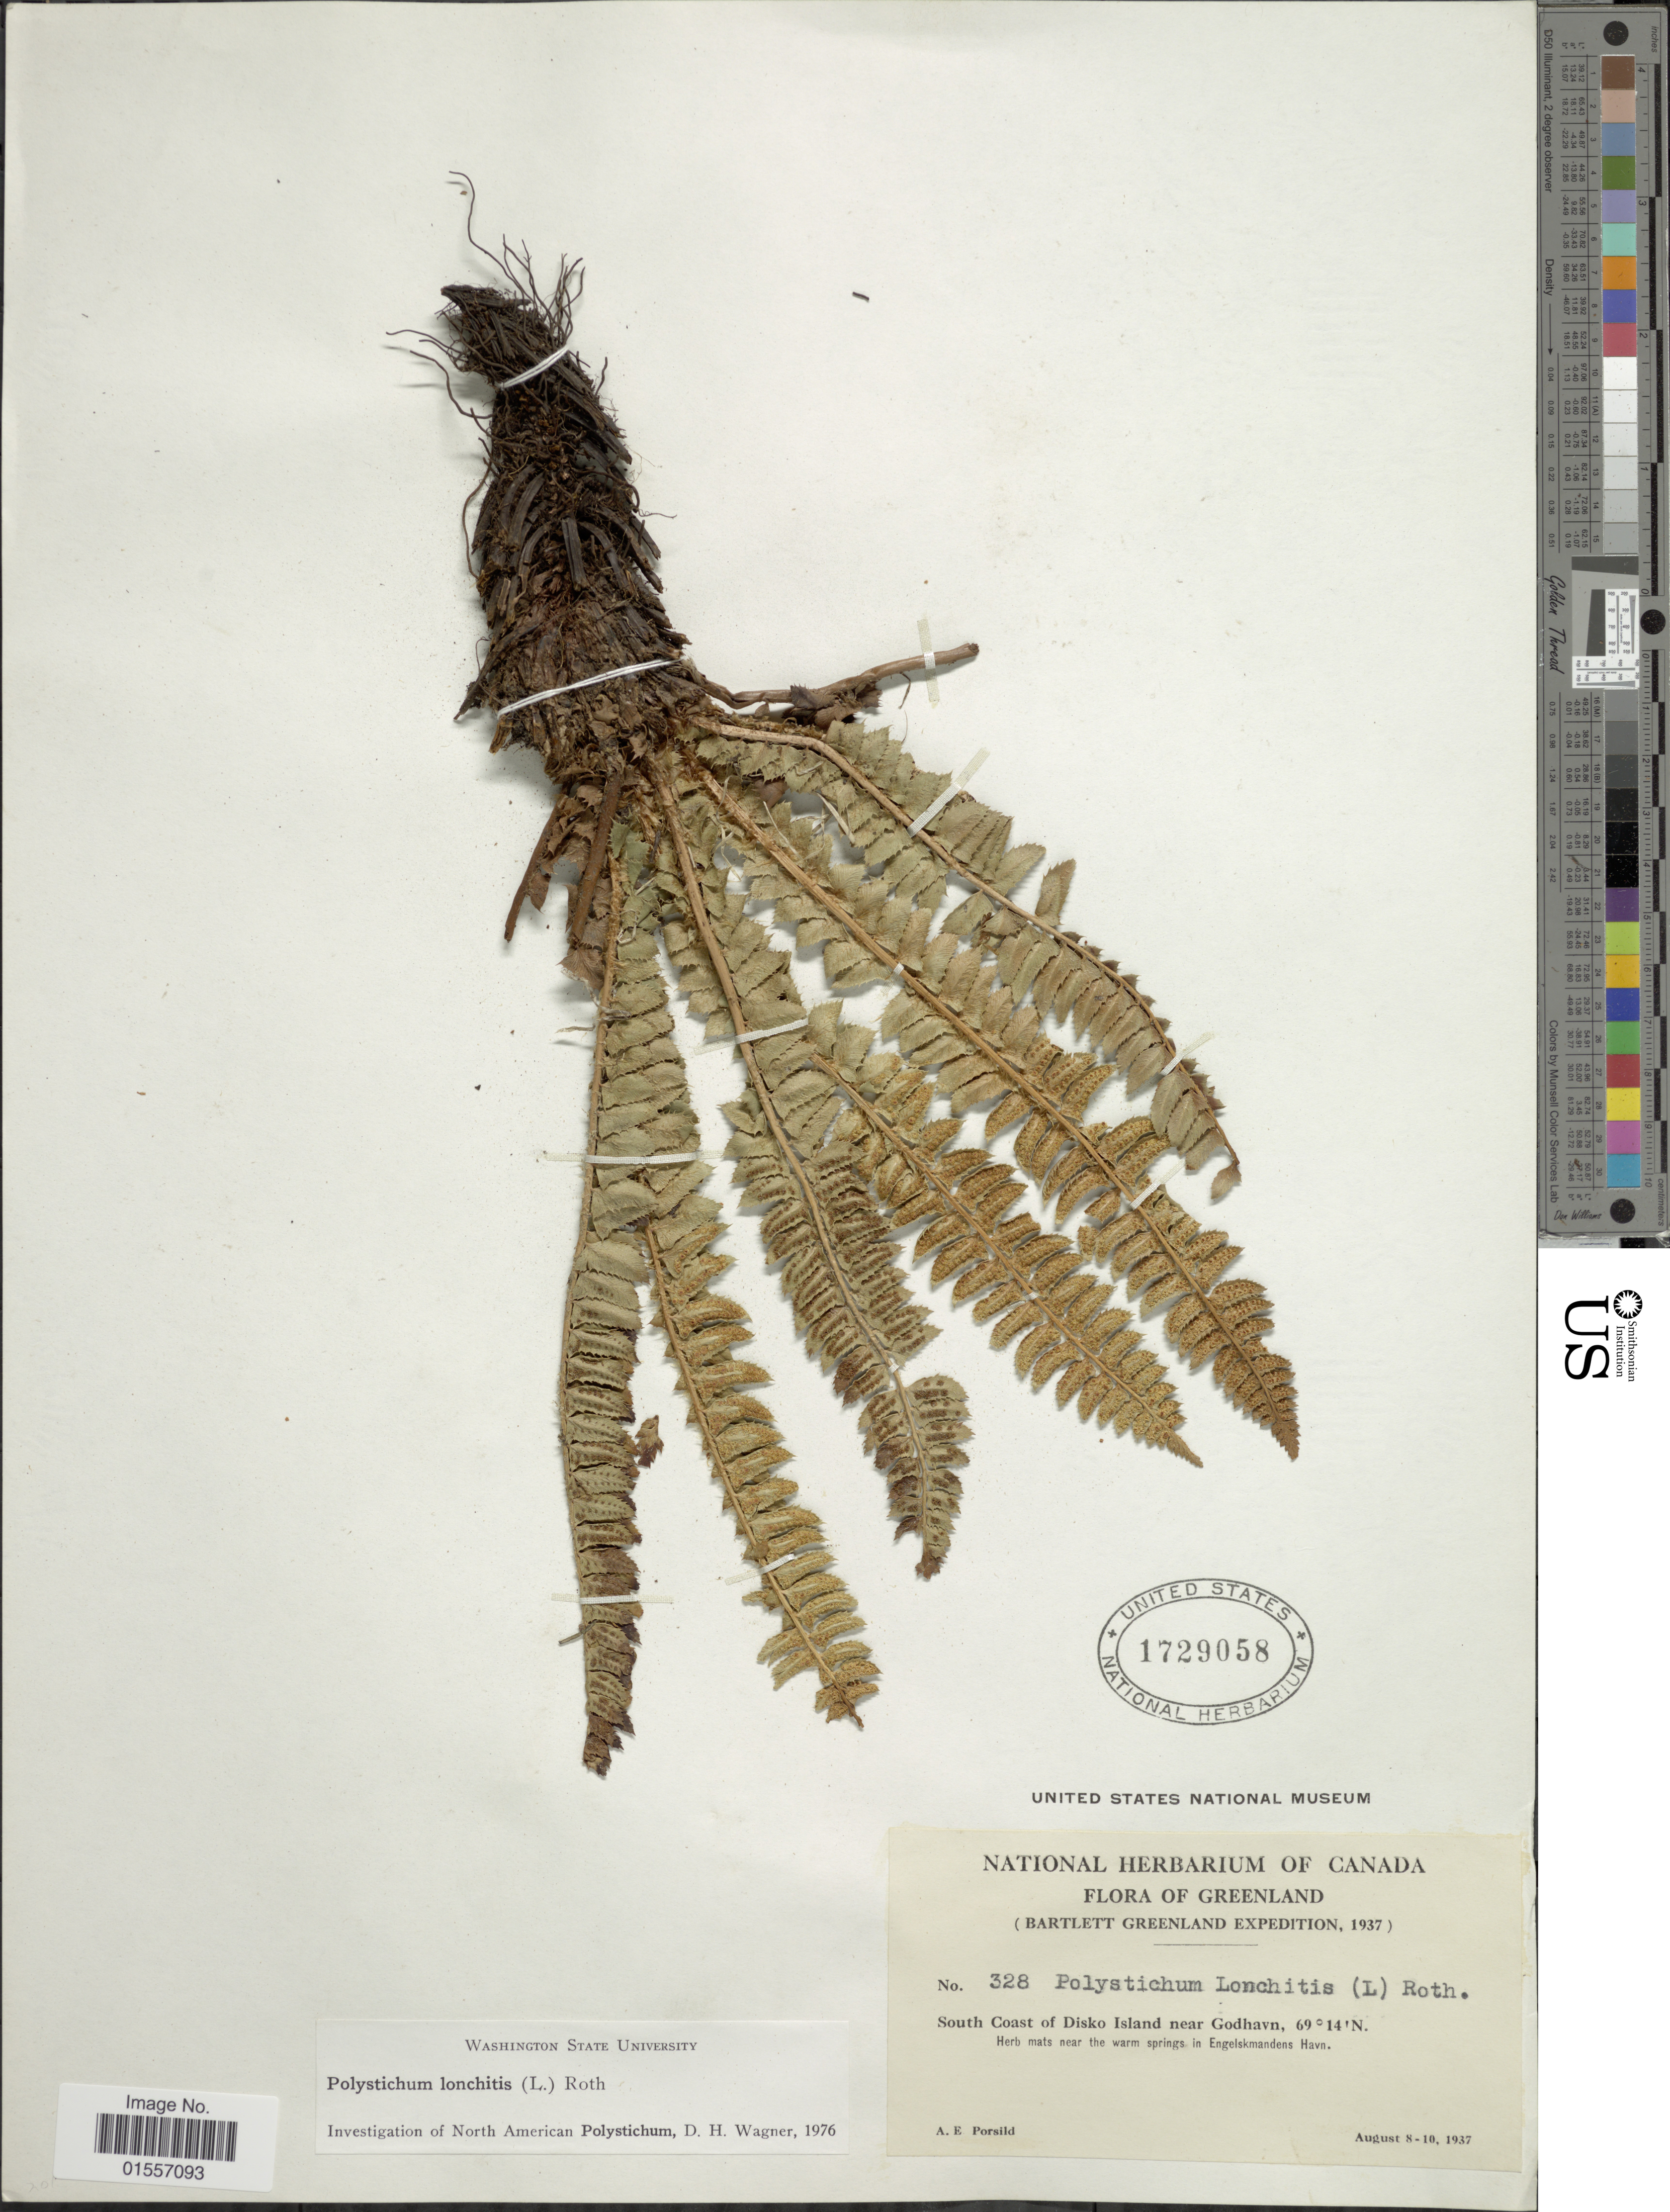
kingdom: Plantae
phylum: Tracheophyta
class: Polypodiopsida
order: Polypodiales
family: Dryopteridaceae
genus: Polystichum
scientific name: Polystichum lonchitis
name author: (Roth) L.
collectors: A. E. Porsild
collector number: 328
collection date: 1937-08-08/1937-08-10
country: Greenland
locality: South Coast of Disko Island near Godhavn.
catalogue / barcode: US 1729058